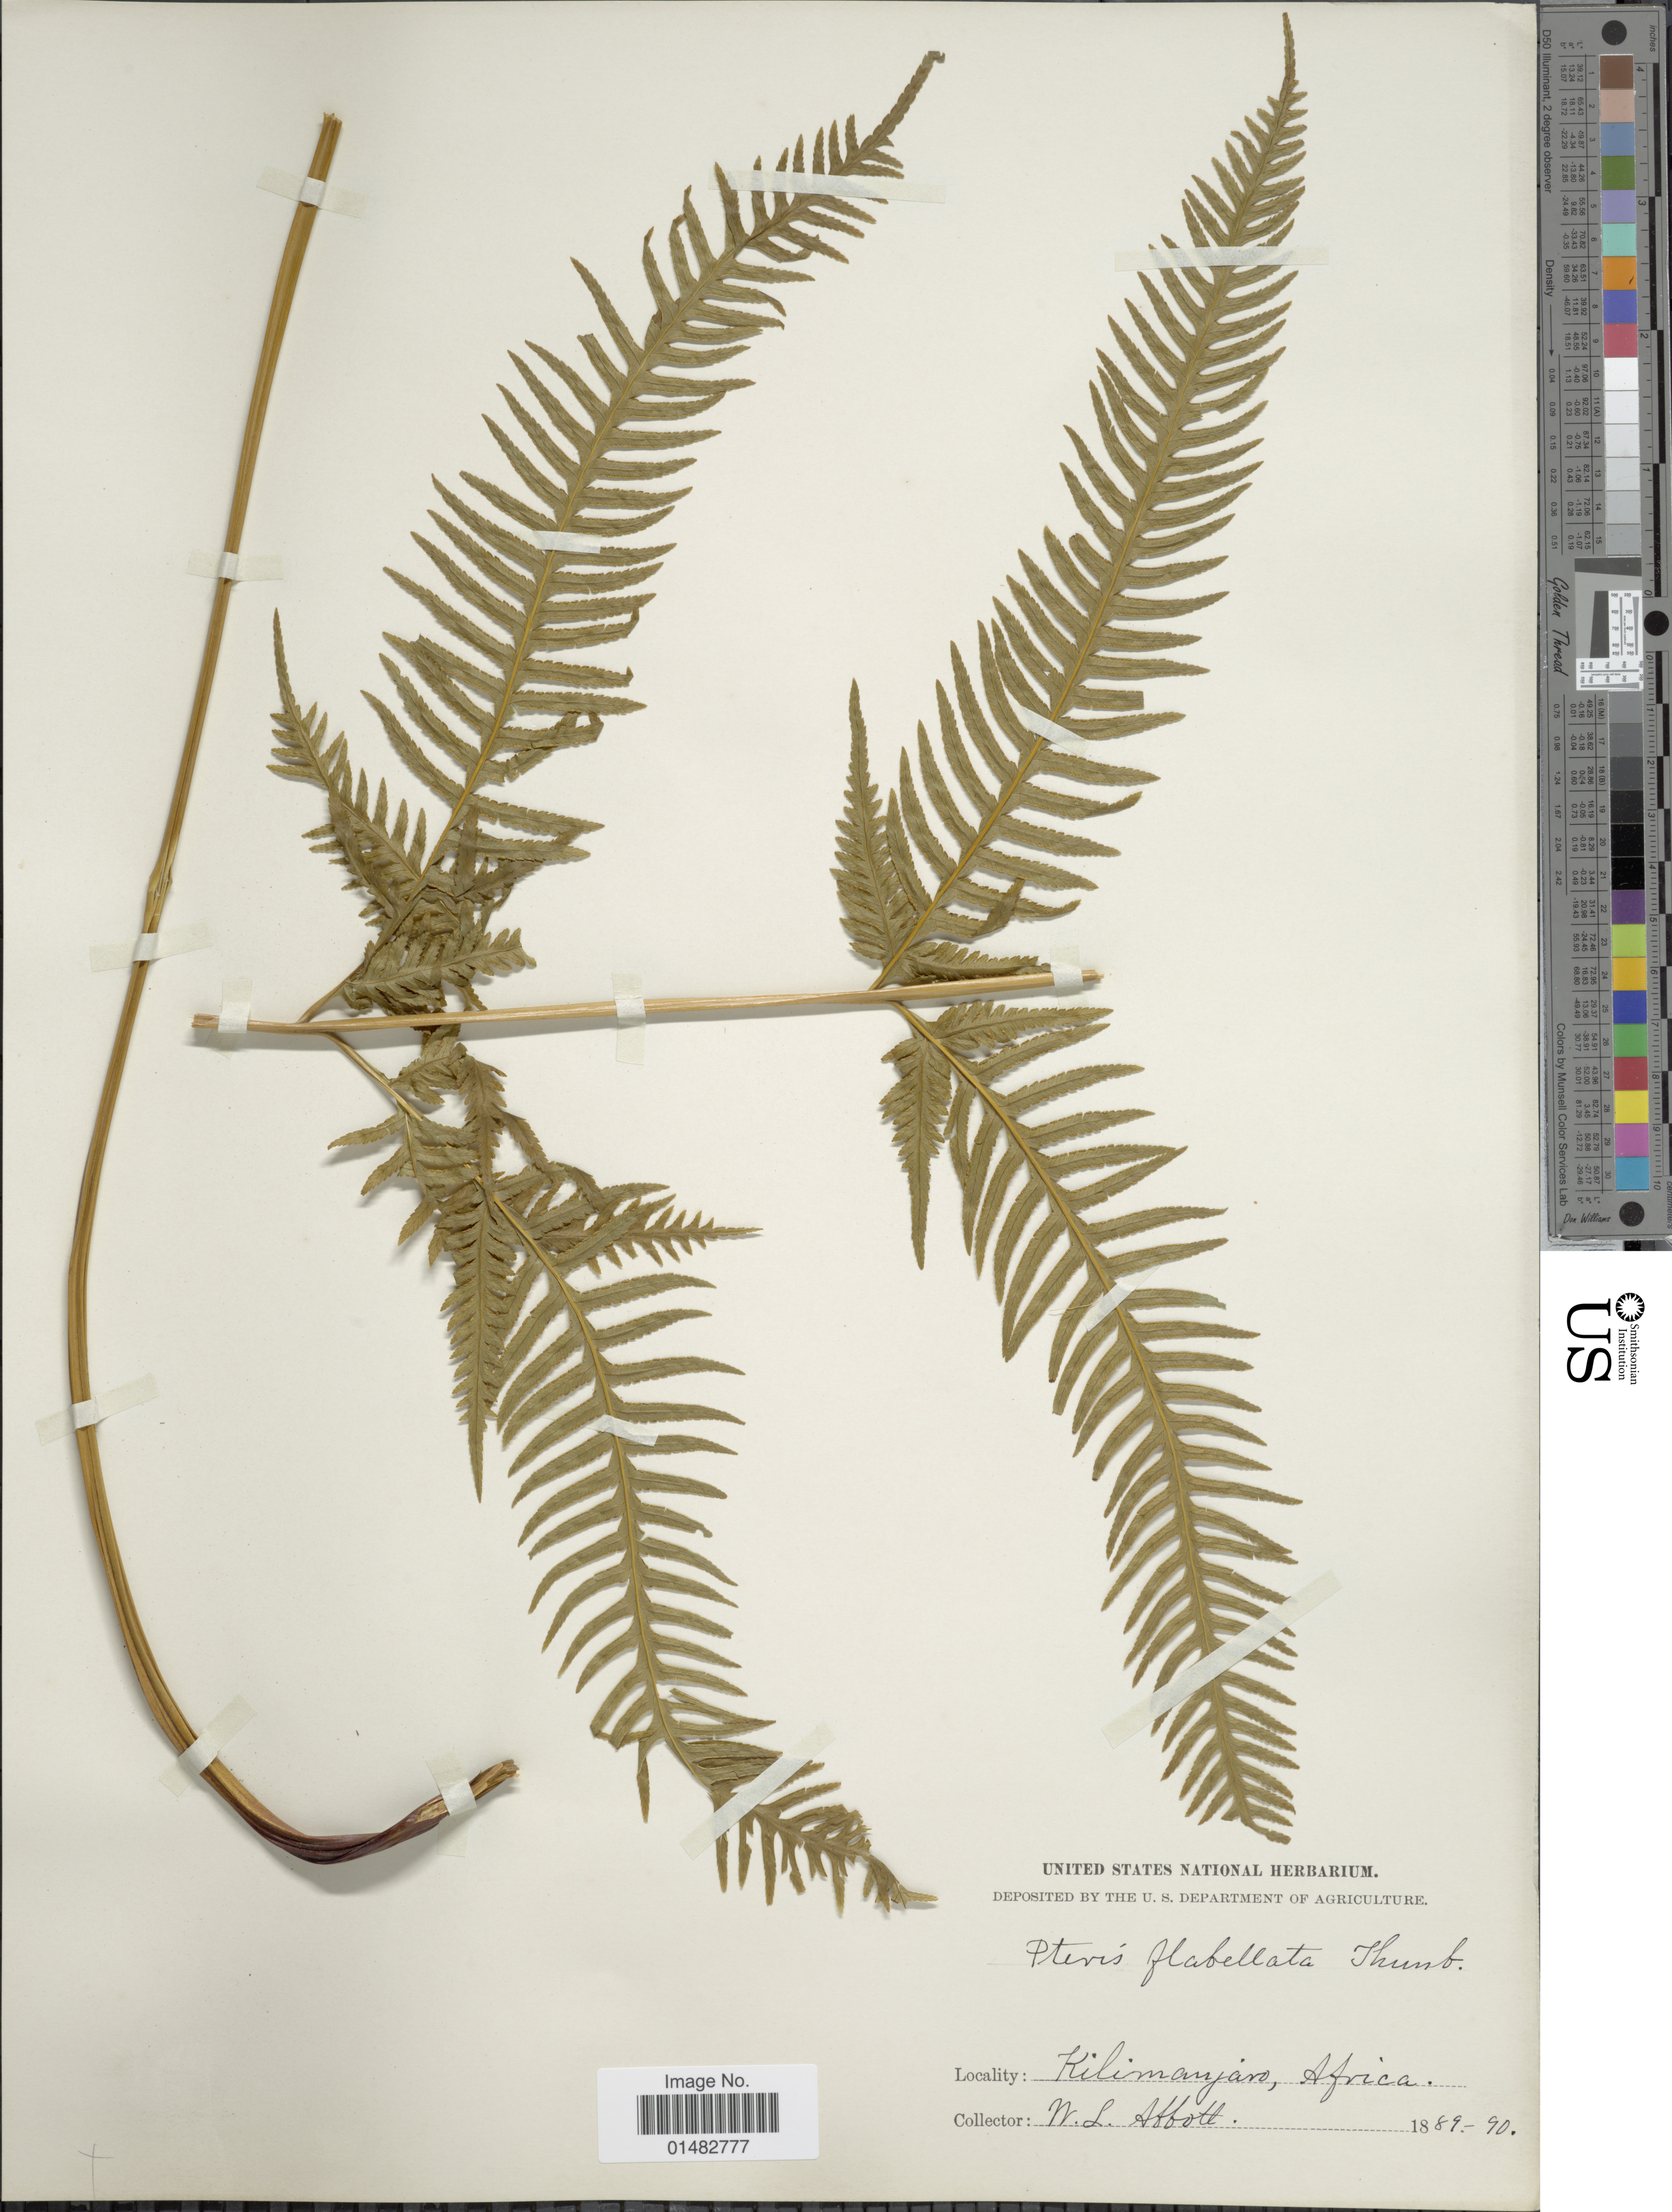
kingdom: Plantae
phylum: Tracheophyta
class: Polypodiopsida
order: Polypodiales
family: Pteridaceae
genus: Pteris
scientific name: Pteris dentata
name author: Forssk.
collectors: W. L. Abbott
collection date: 1889/1890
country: Tanzania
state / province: Kilimanjaro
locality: Kilimanjaro, Africa